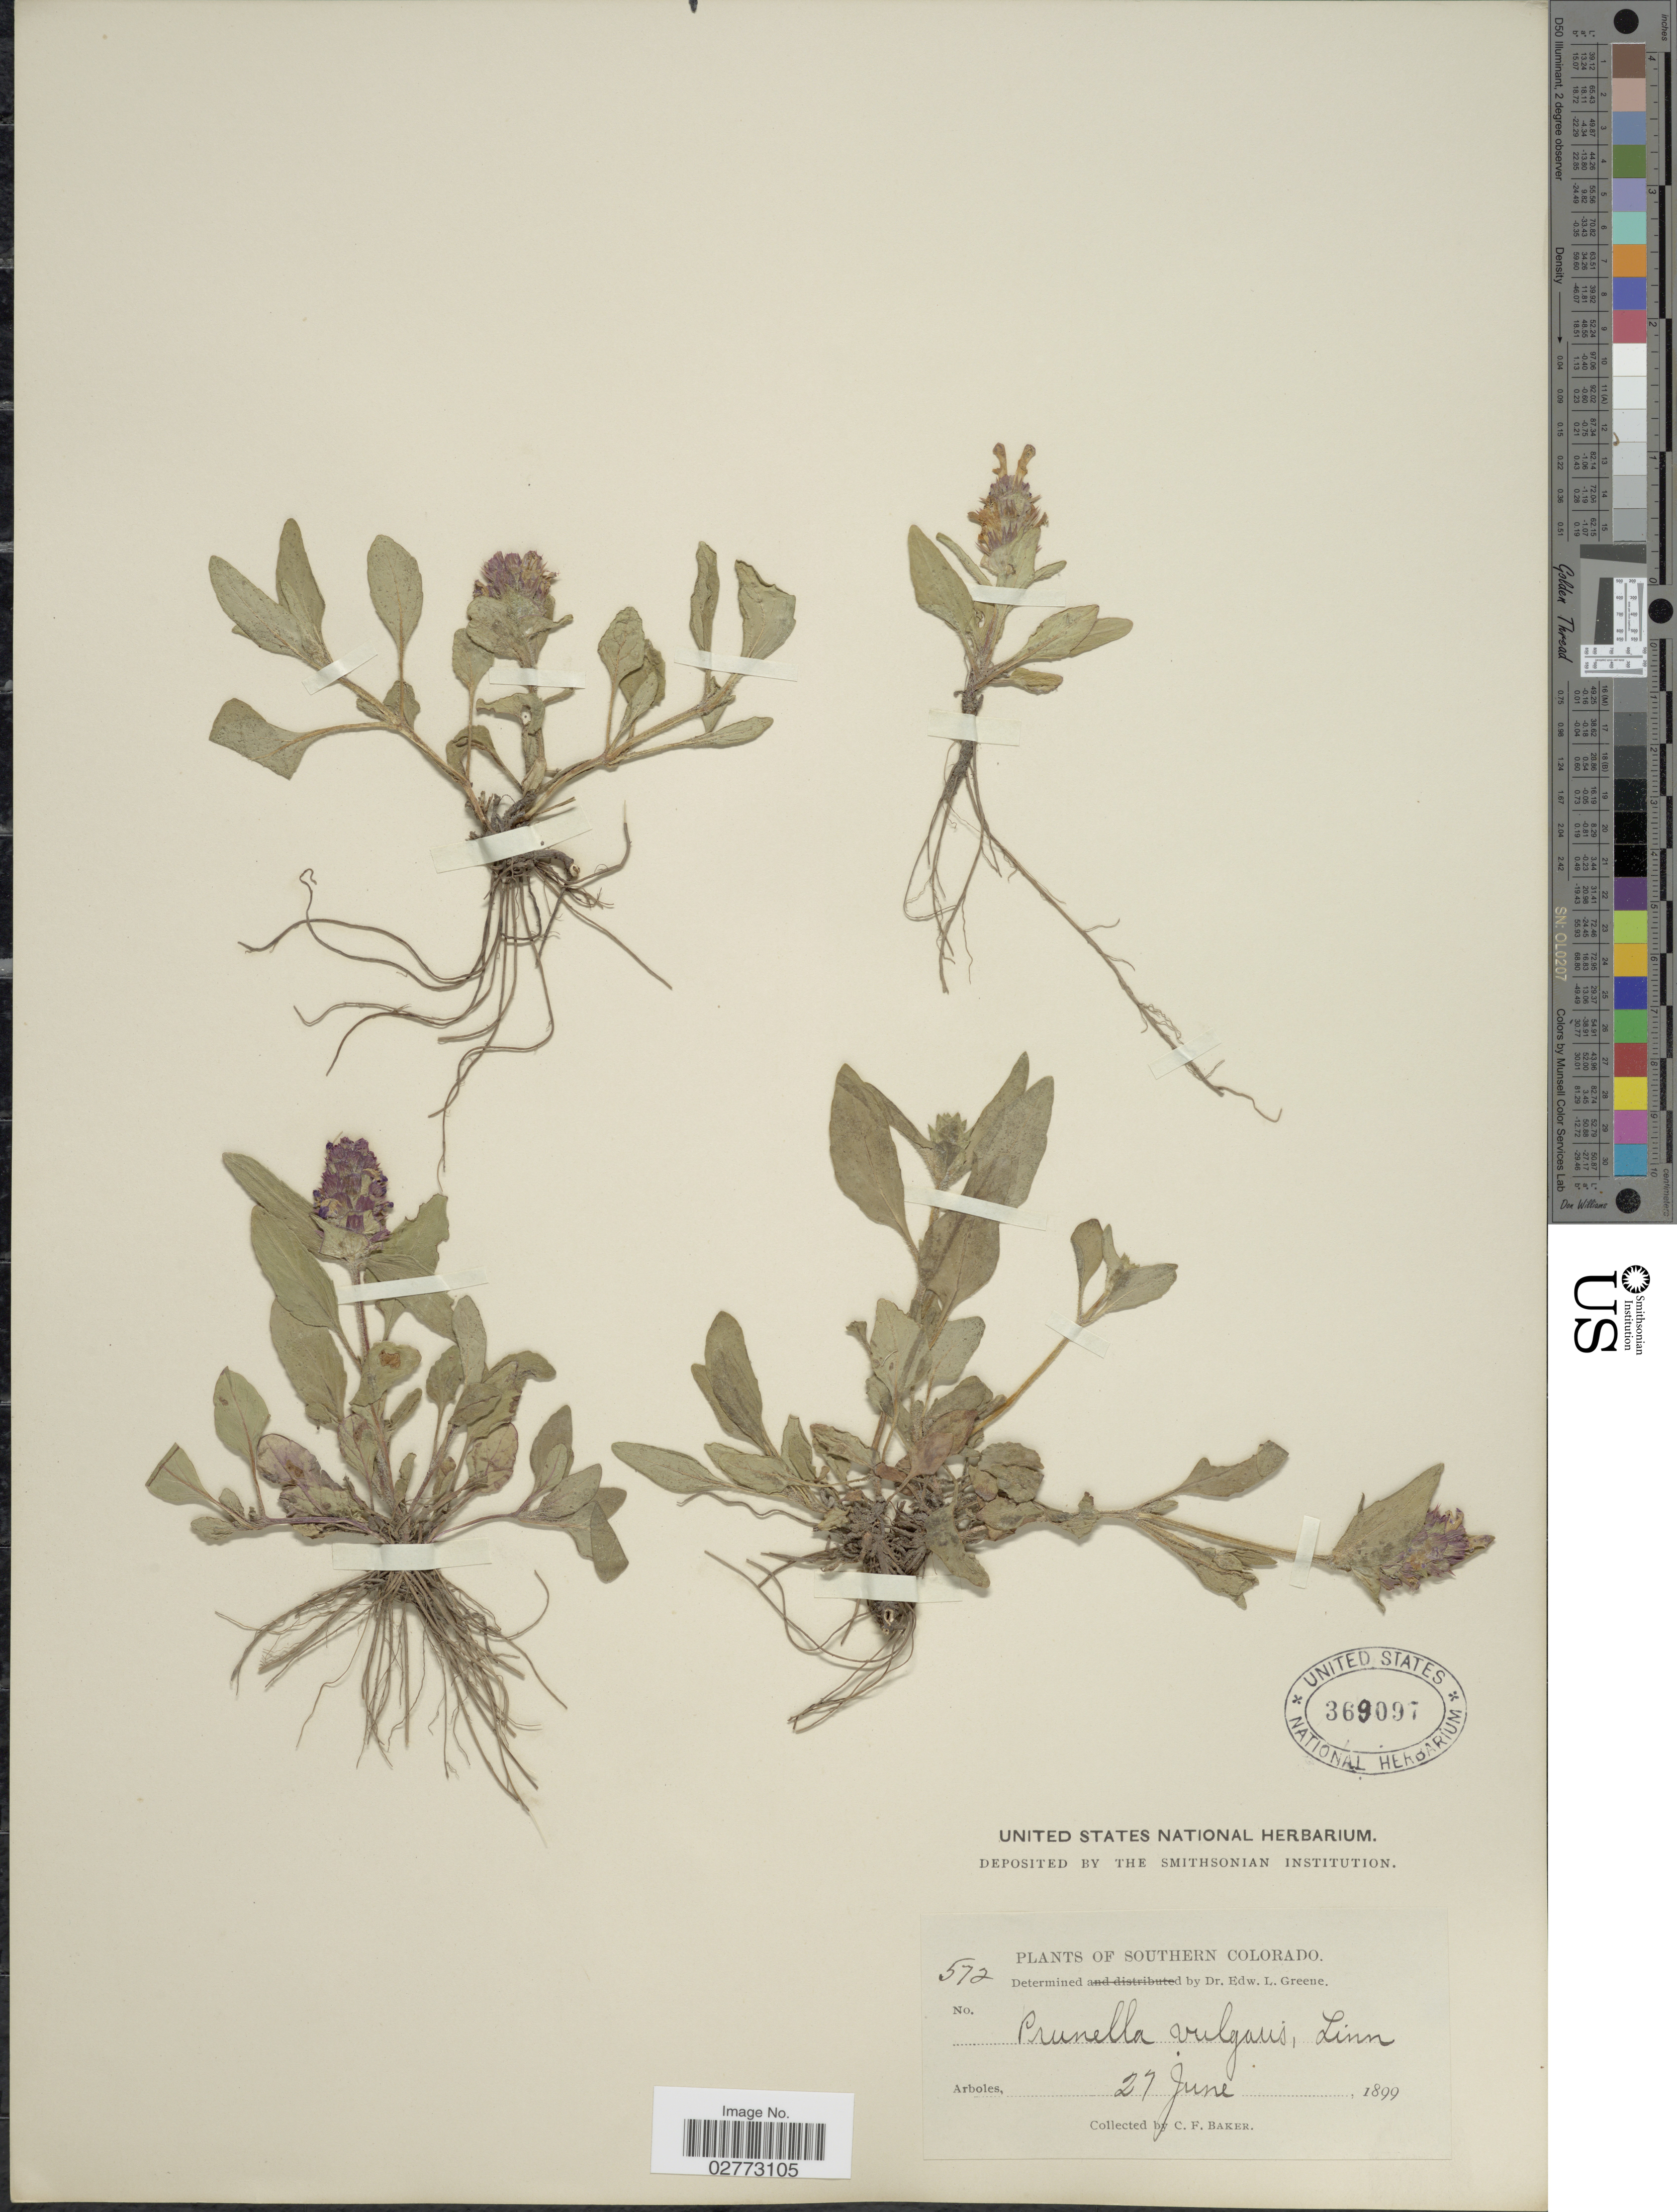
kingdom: Plantae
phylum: Tracheophyta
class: Magnoliopsida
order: Lamiales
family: Lamiaceae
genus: Prunella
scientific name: Prunella vulgaris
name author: L.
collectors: C. F. Baker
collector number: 572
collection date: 1899-06-27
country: United States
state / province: Colorado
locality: Southern Colorado.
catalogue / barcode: US 369097